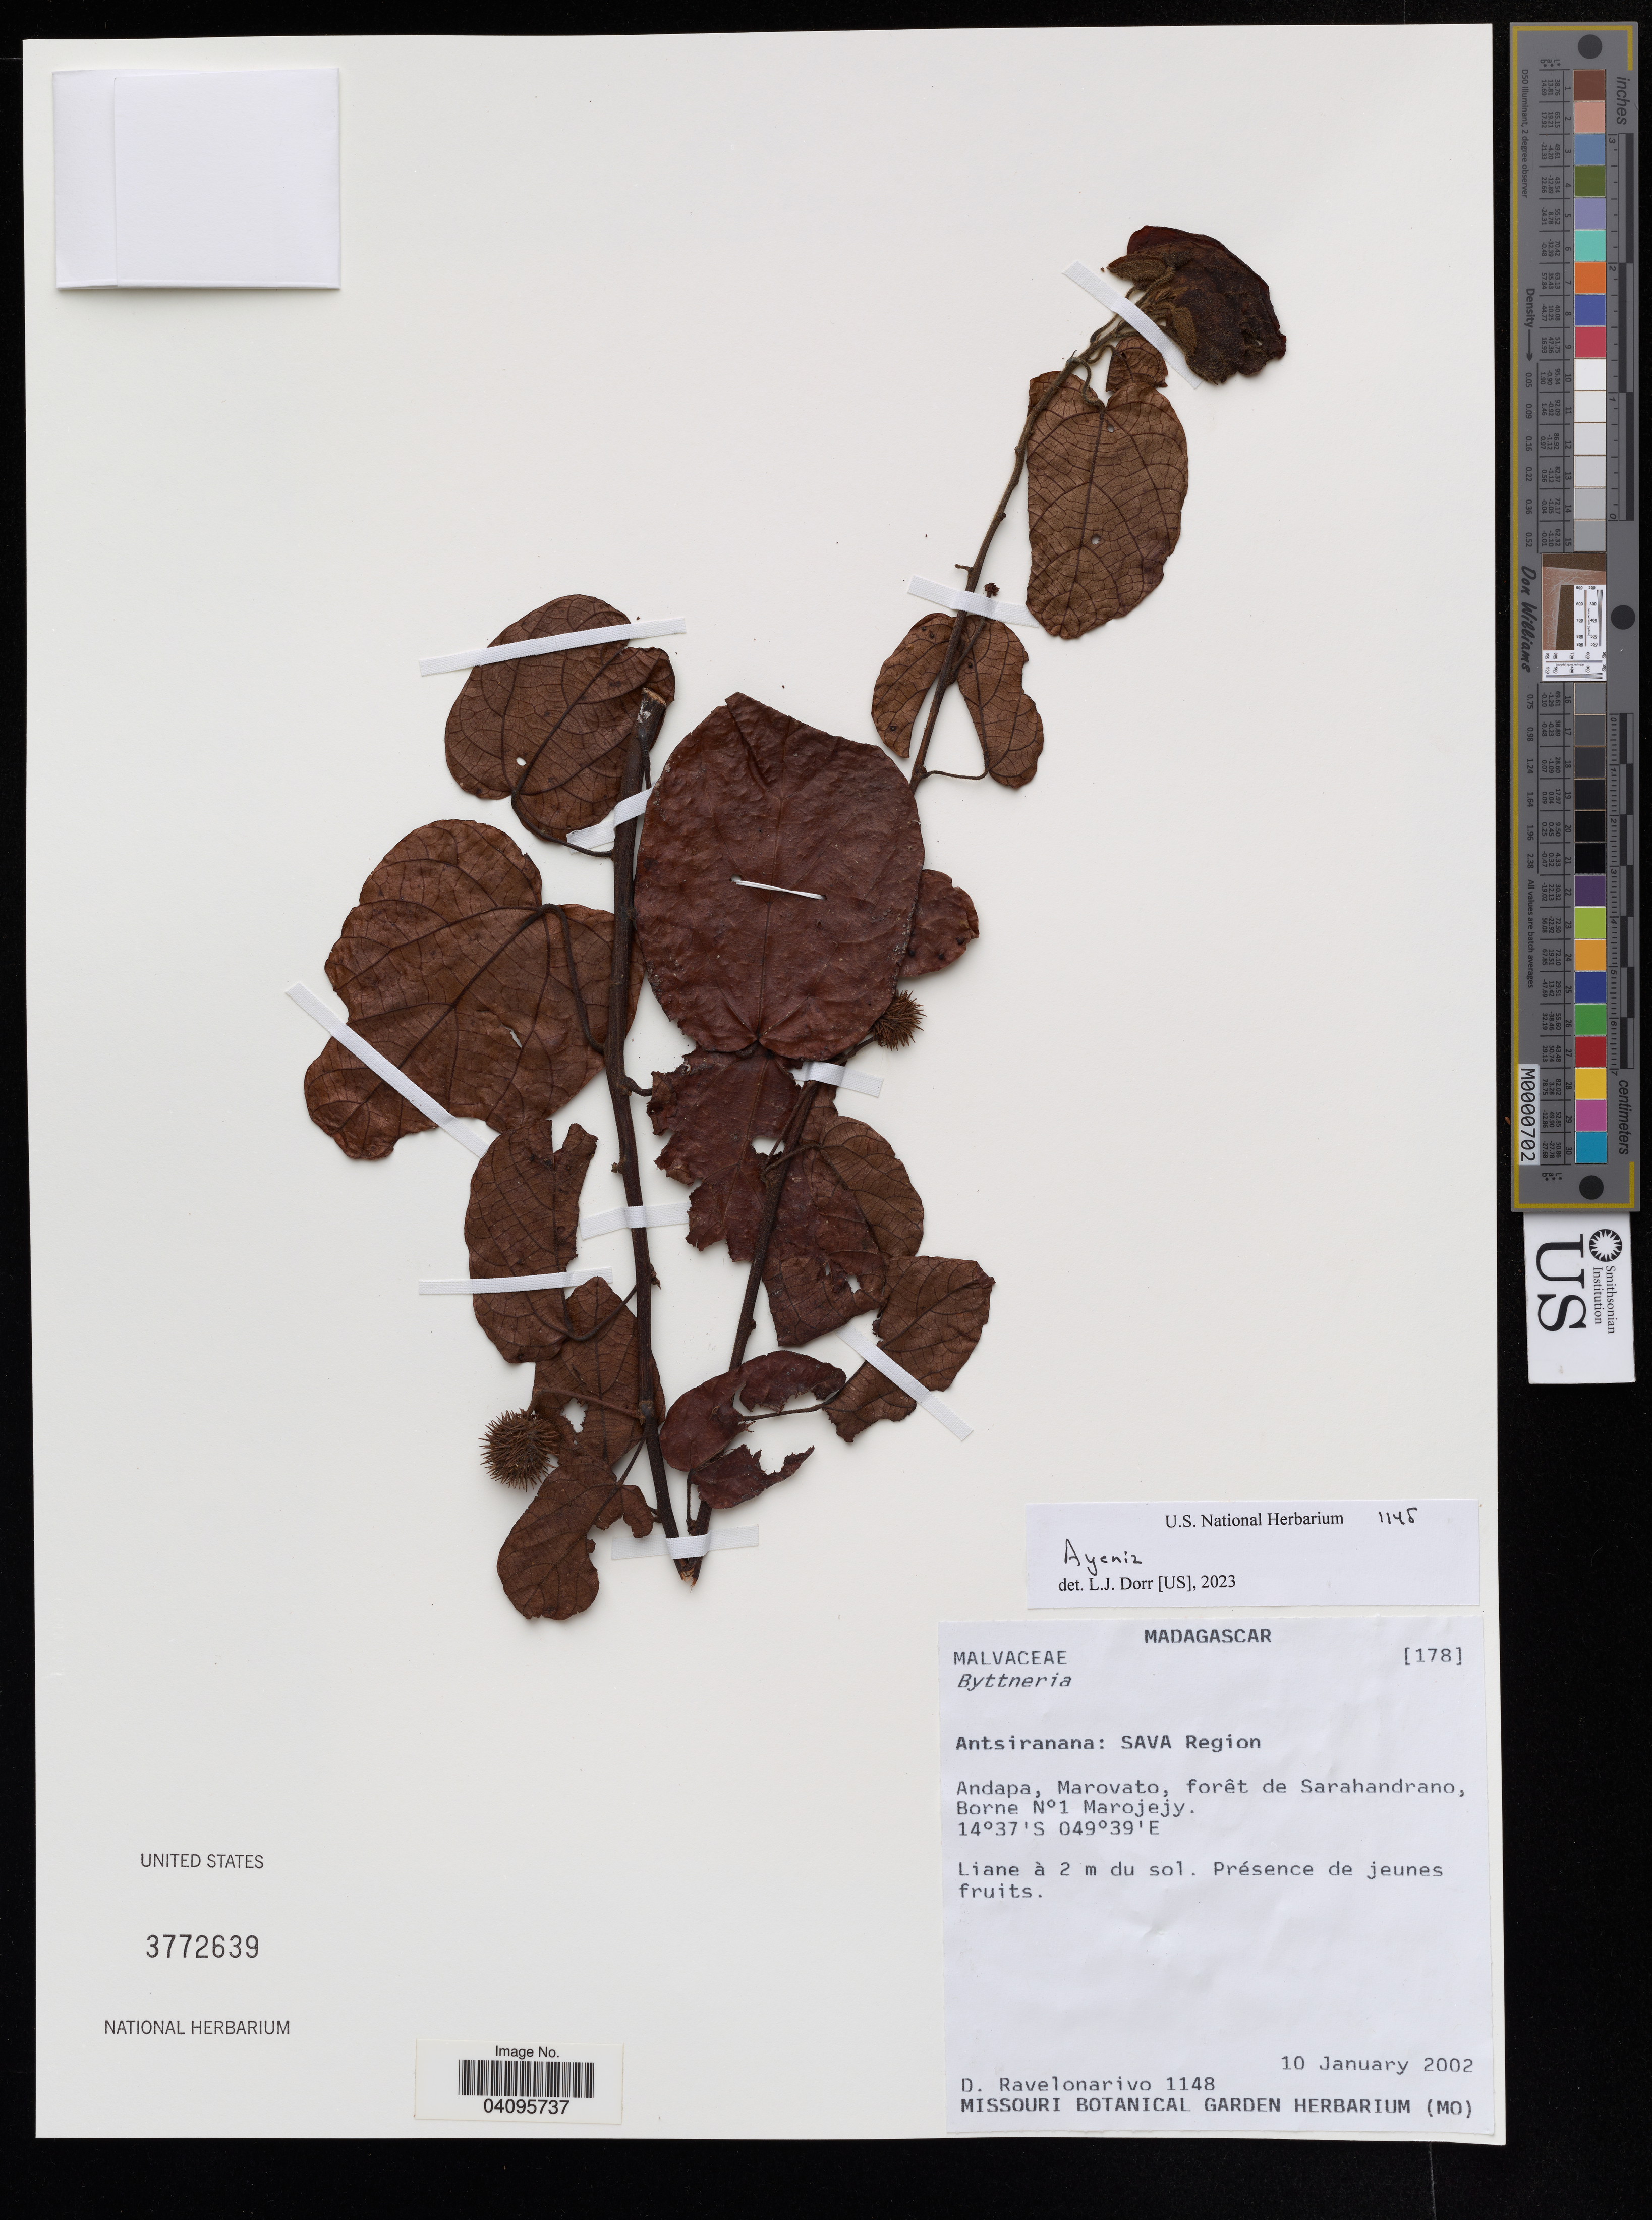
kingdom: Plantae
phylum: Tracheophyta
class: Magnoliopsida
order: Malvales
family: Malvaceae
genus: Ayenia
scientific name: Ayenia sp.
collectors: D. Ravelonarivo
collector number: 1148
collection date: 2002-01-10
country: Madagascar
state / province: Sava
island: Madagascar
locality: Andapa, Marovato. Foret de Sarahandrano, Borne N°1 Marojejy.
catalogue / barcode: US 3772639